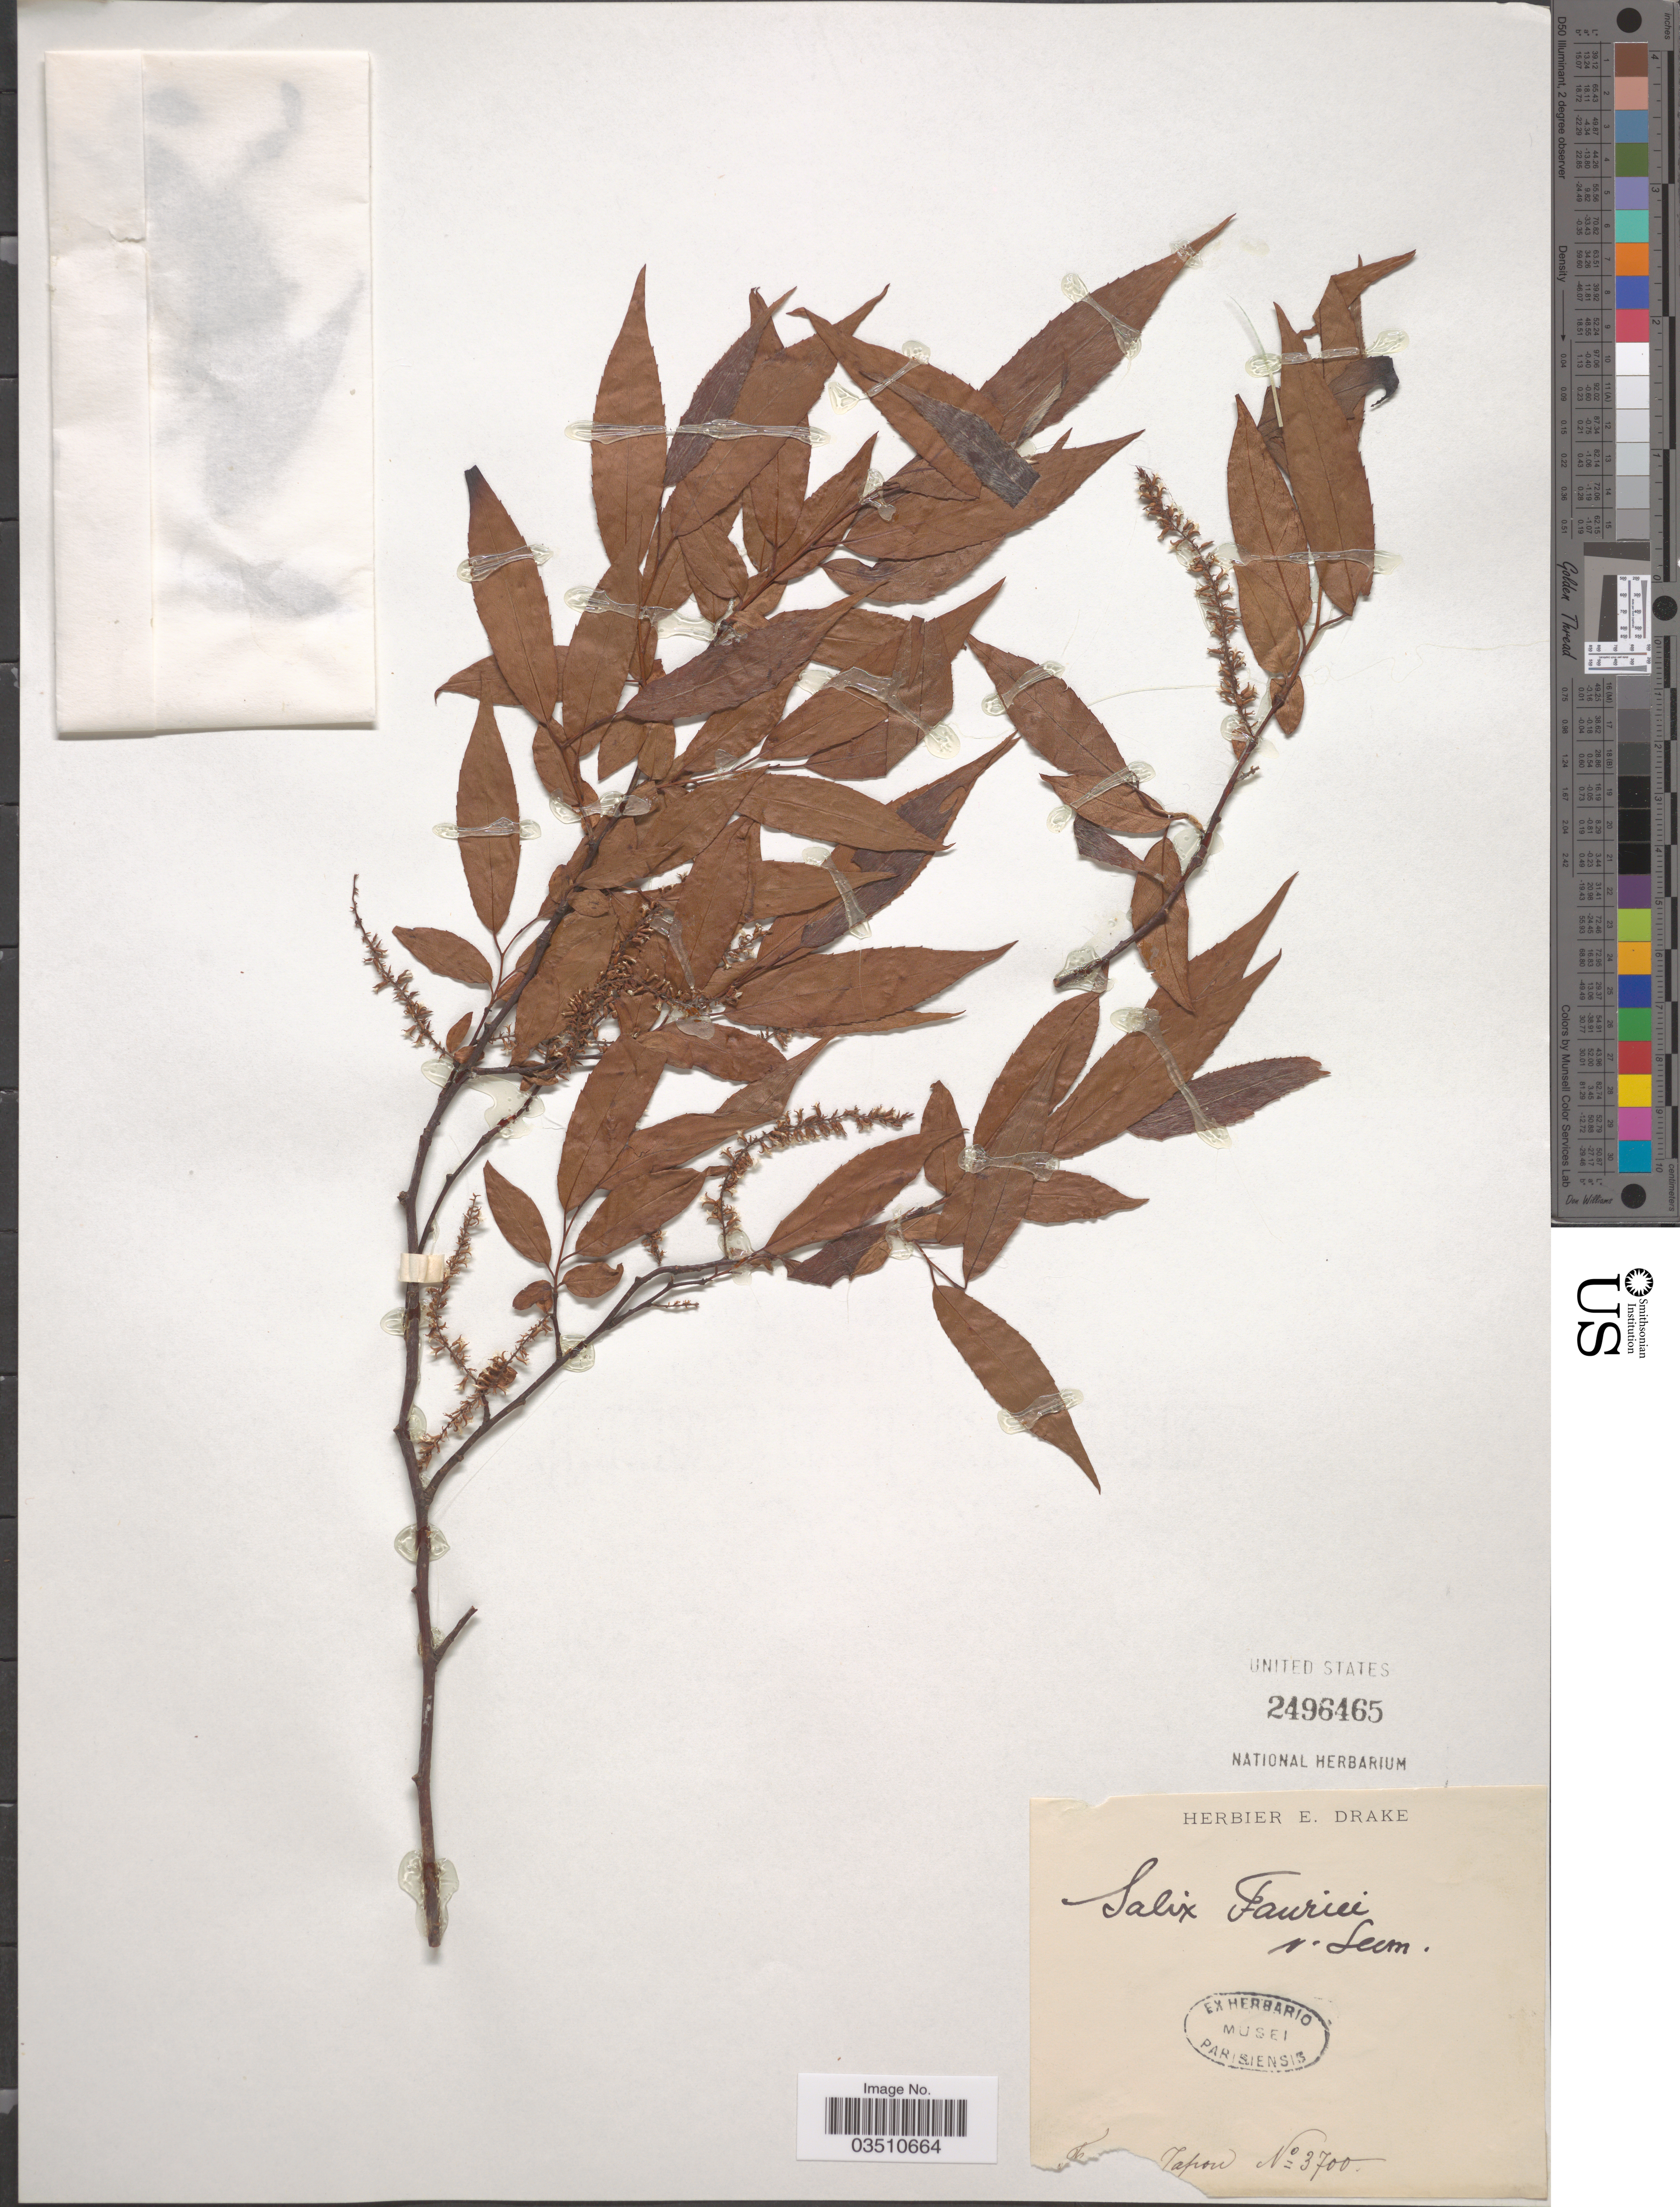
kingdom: Plantae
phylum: Tracheophyta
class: Magnoliopsida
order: Malpighiales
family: Salicaceae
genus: Salix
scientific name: Salix faurieri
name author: Seemen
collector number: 3700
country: Japan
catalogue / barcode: US 2496465